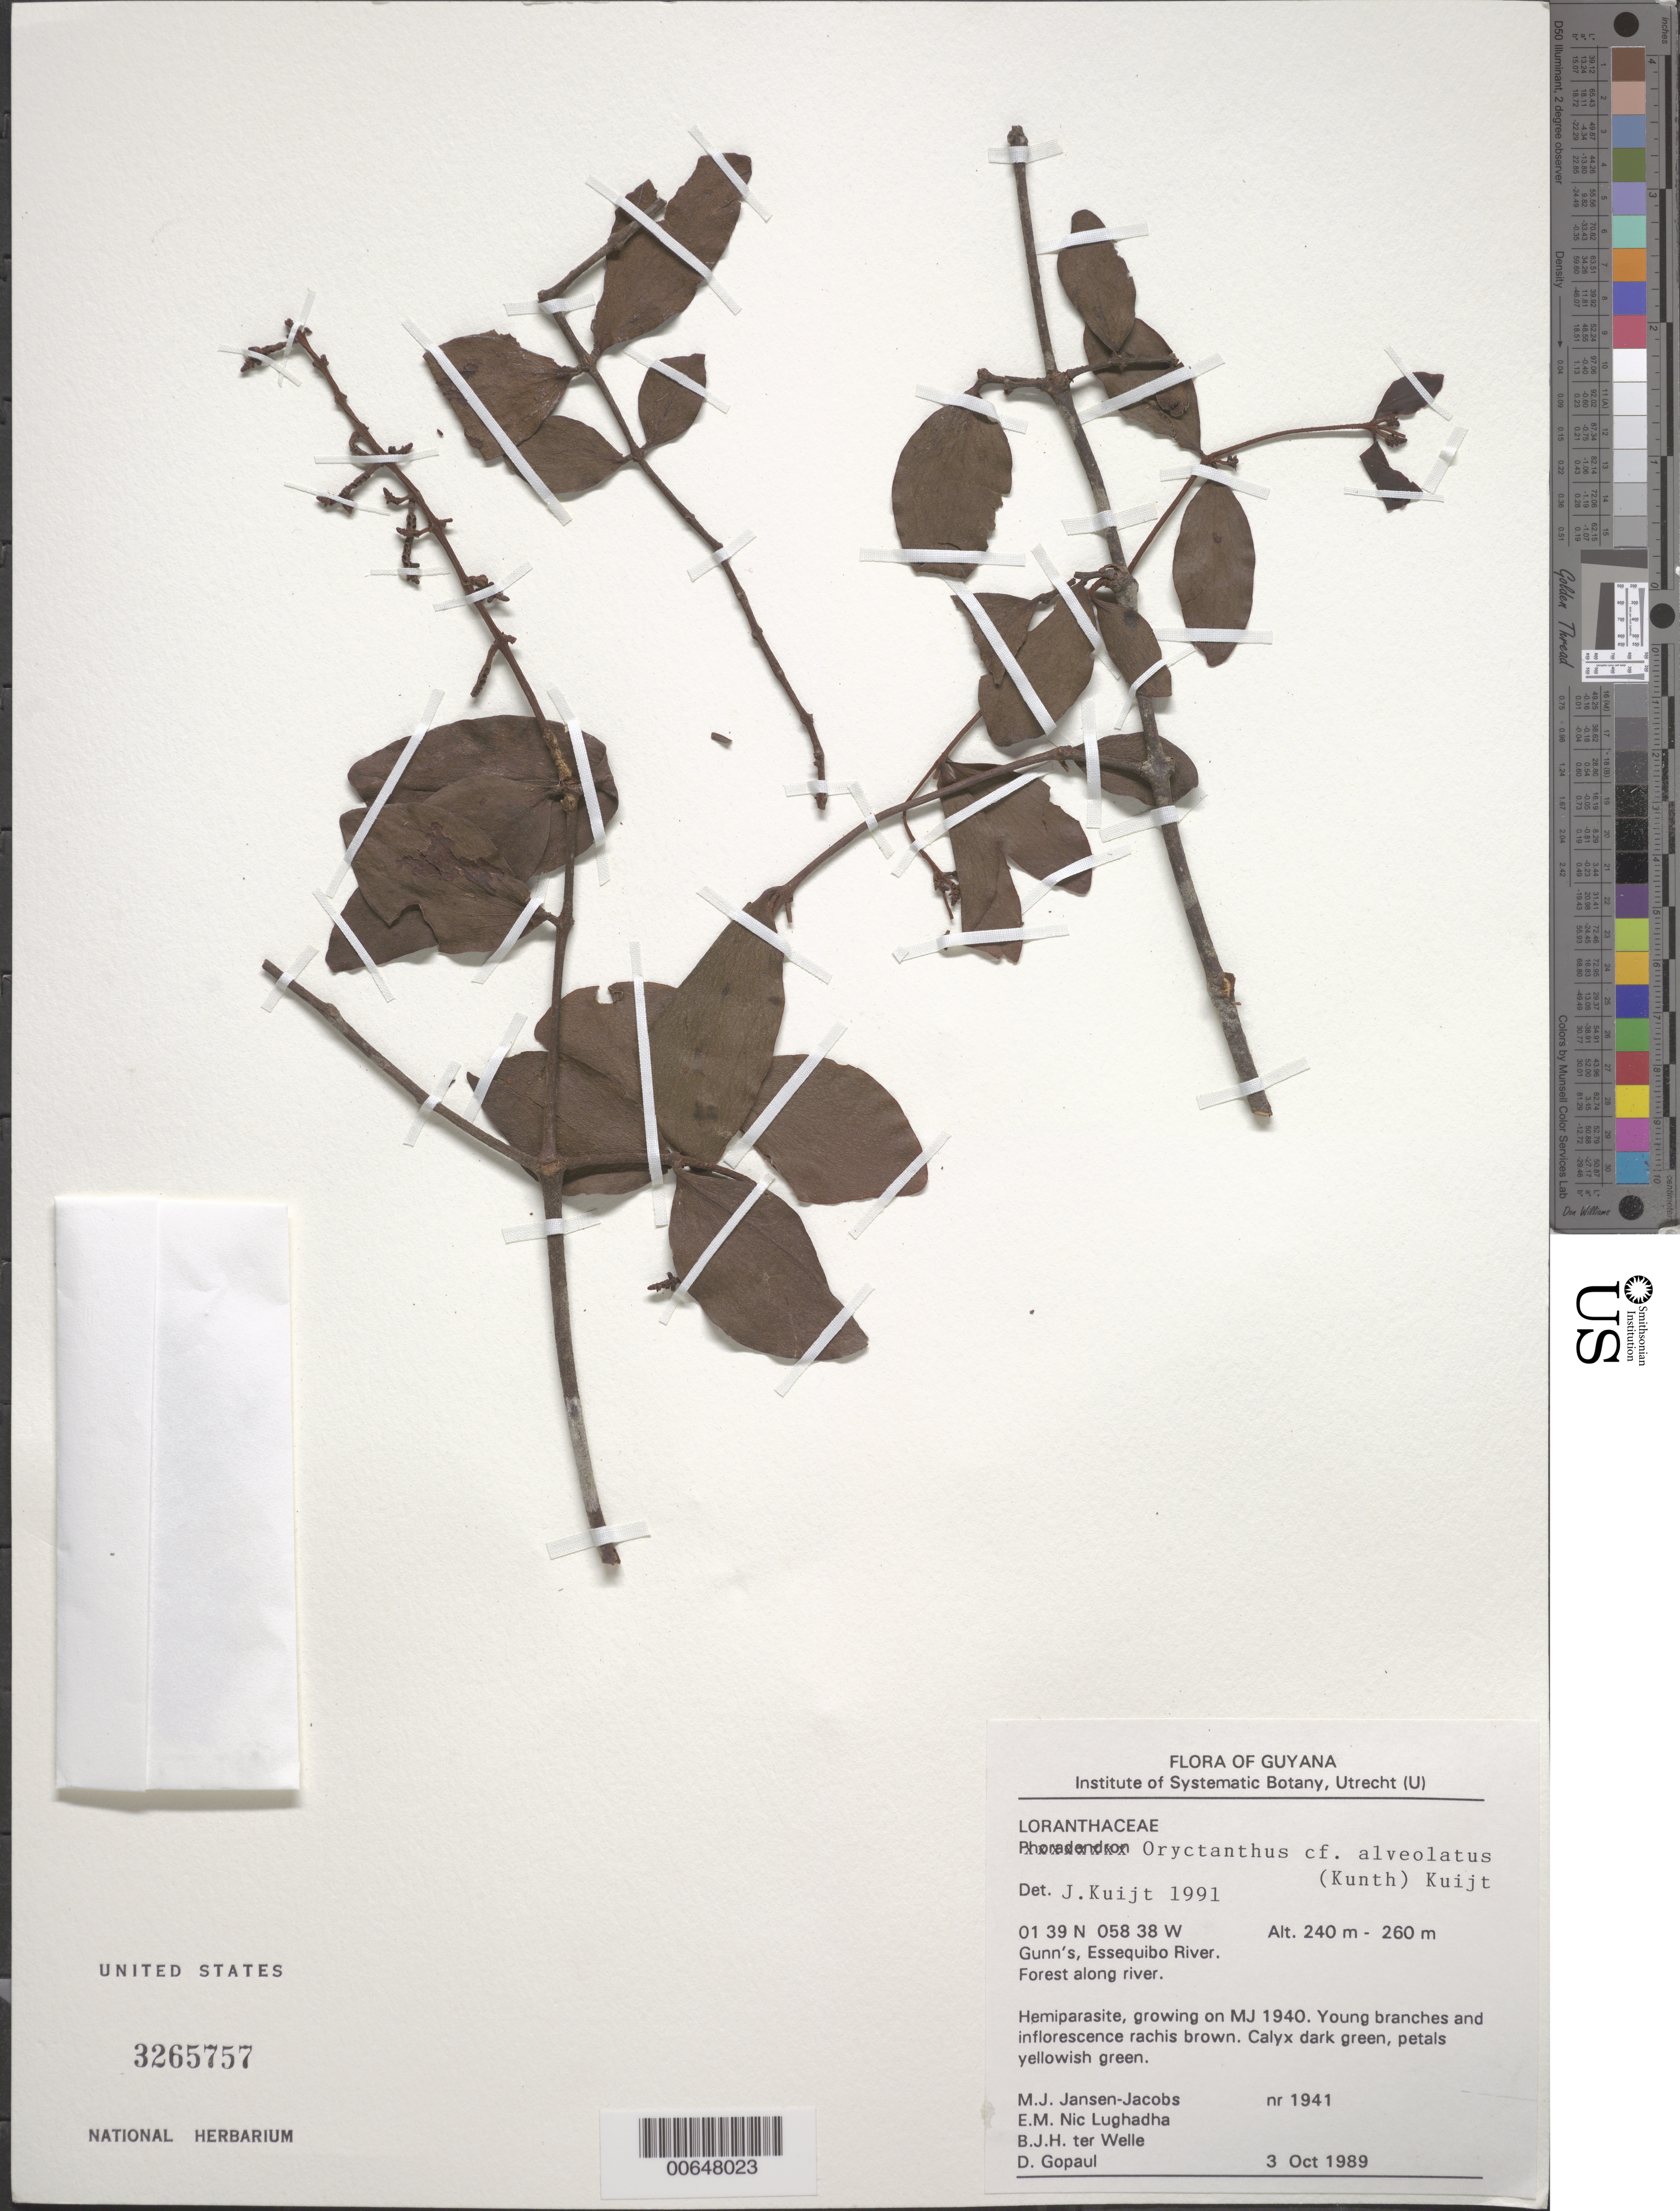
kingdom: Plantae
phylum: Tracheophyta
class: Magnoliopsida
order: Santalales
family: Loranthaceae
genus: Oryctanthus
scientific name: Oryctanthus alveolatus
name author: (Kunth) Kuijt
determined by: Kuijt, Job, (CANADA)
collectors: M. J. Jansen-Jacobs, E. Nic Lughadha, B. Welle & D. Gopaul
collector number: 1941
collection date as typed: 3-Oct-89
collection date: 1989-10-03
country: Guyana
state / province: U. Takutu-U. Essequibo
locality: Gunn's, Essequibo River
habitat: Forest along river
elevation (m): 240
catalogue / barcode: US 3265757